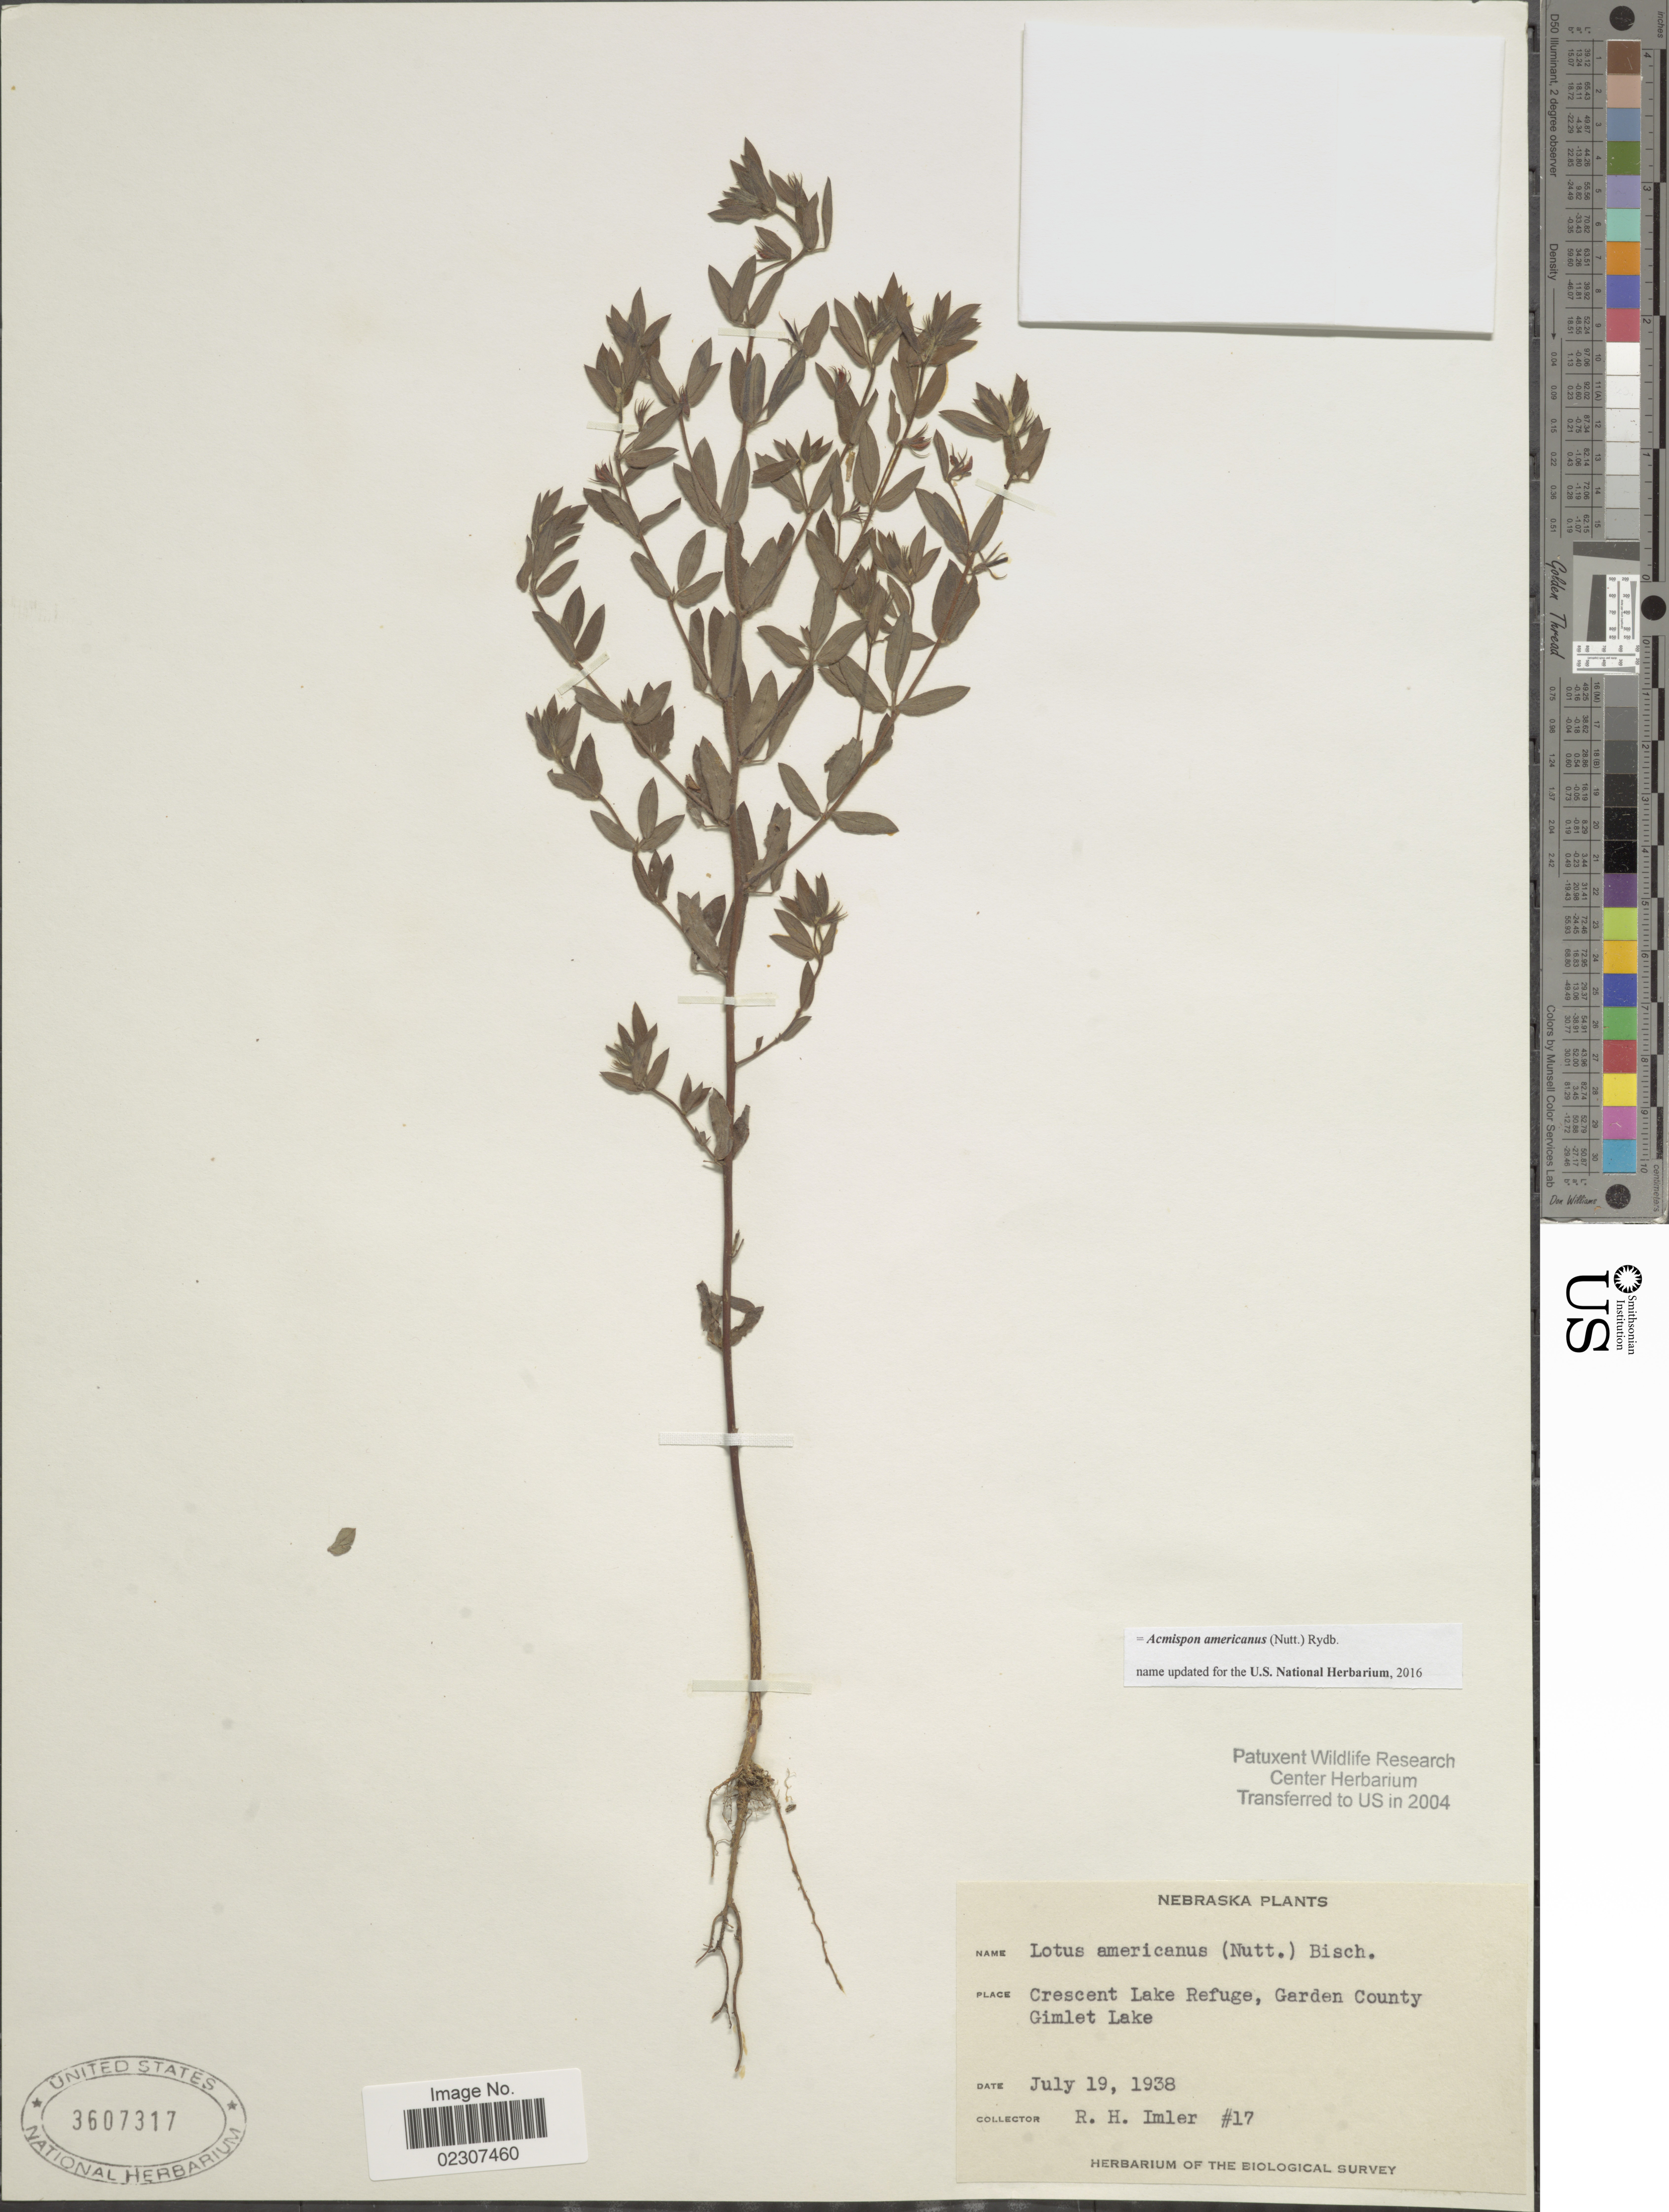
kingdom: Plantae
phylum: Tracheophyta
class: Magnoliopsida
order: Fabales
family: Fabaceae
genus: Acmispon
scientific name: Acmispon americanus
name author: (Nutt.) Rydb.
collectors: R. Imler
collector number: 17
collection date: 1938-07-19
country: United States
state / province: Nebraska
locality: Nebraska, Crescent Lake Refuge, Garden County, Gimlet Lake.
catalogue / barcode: US 3607317